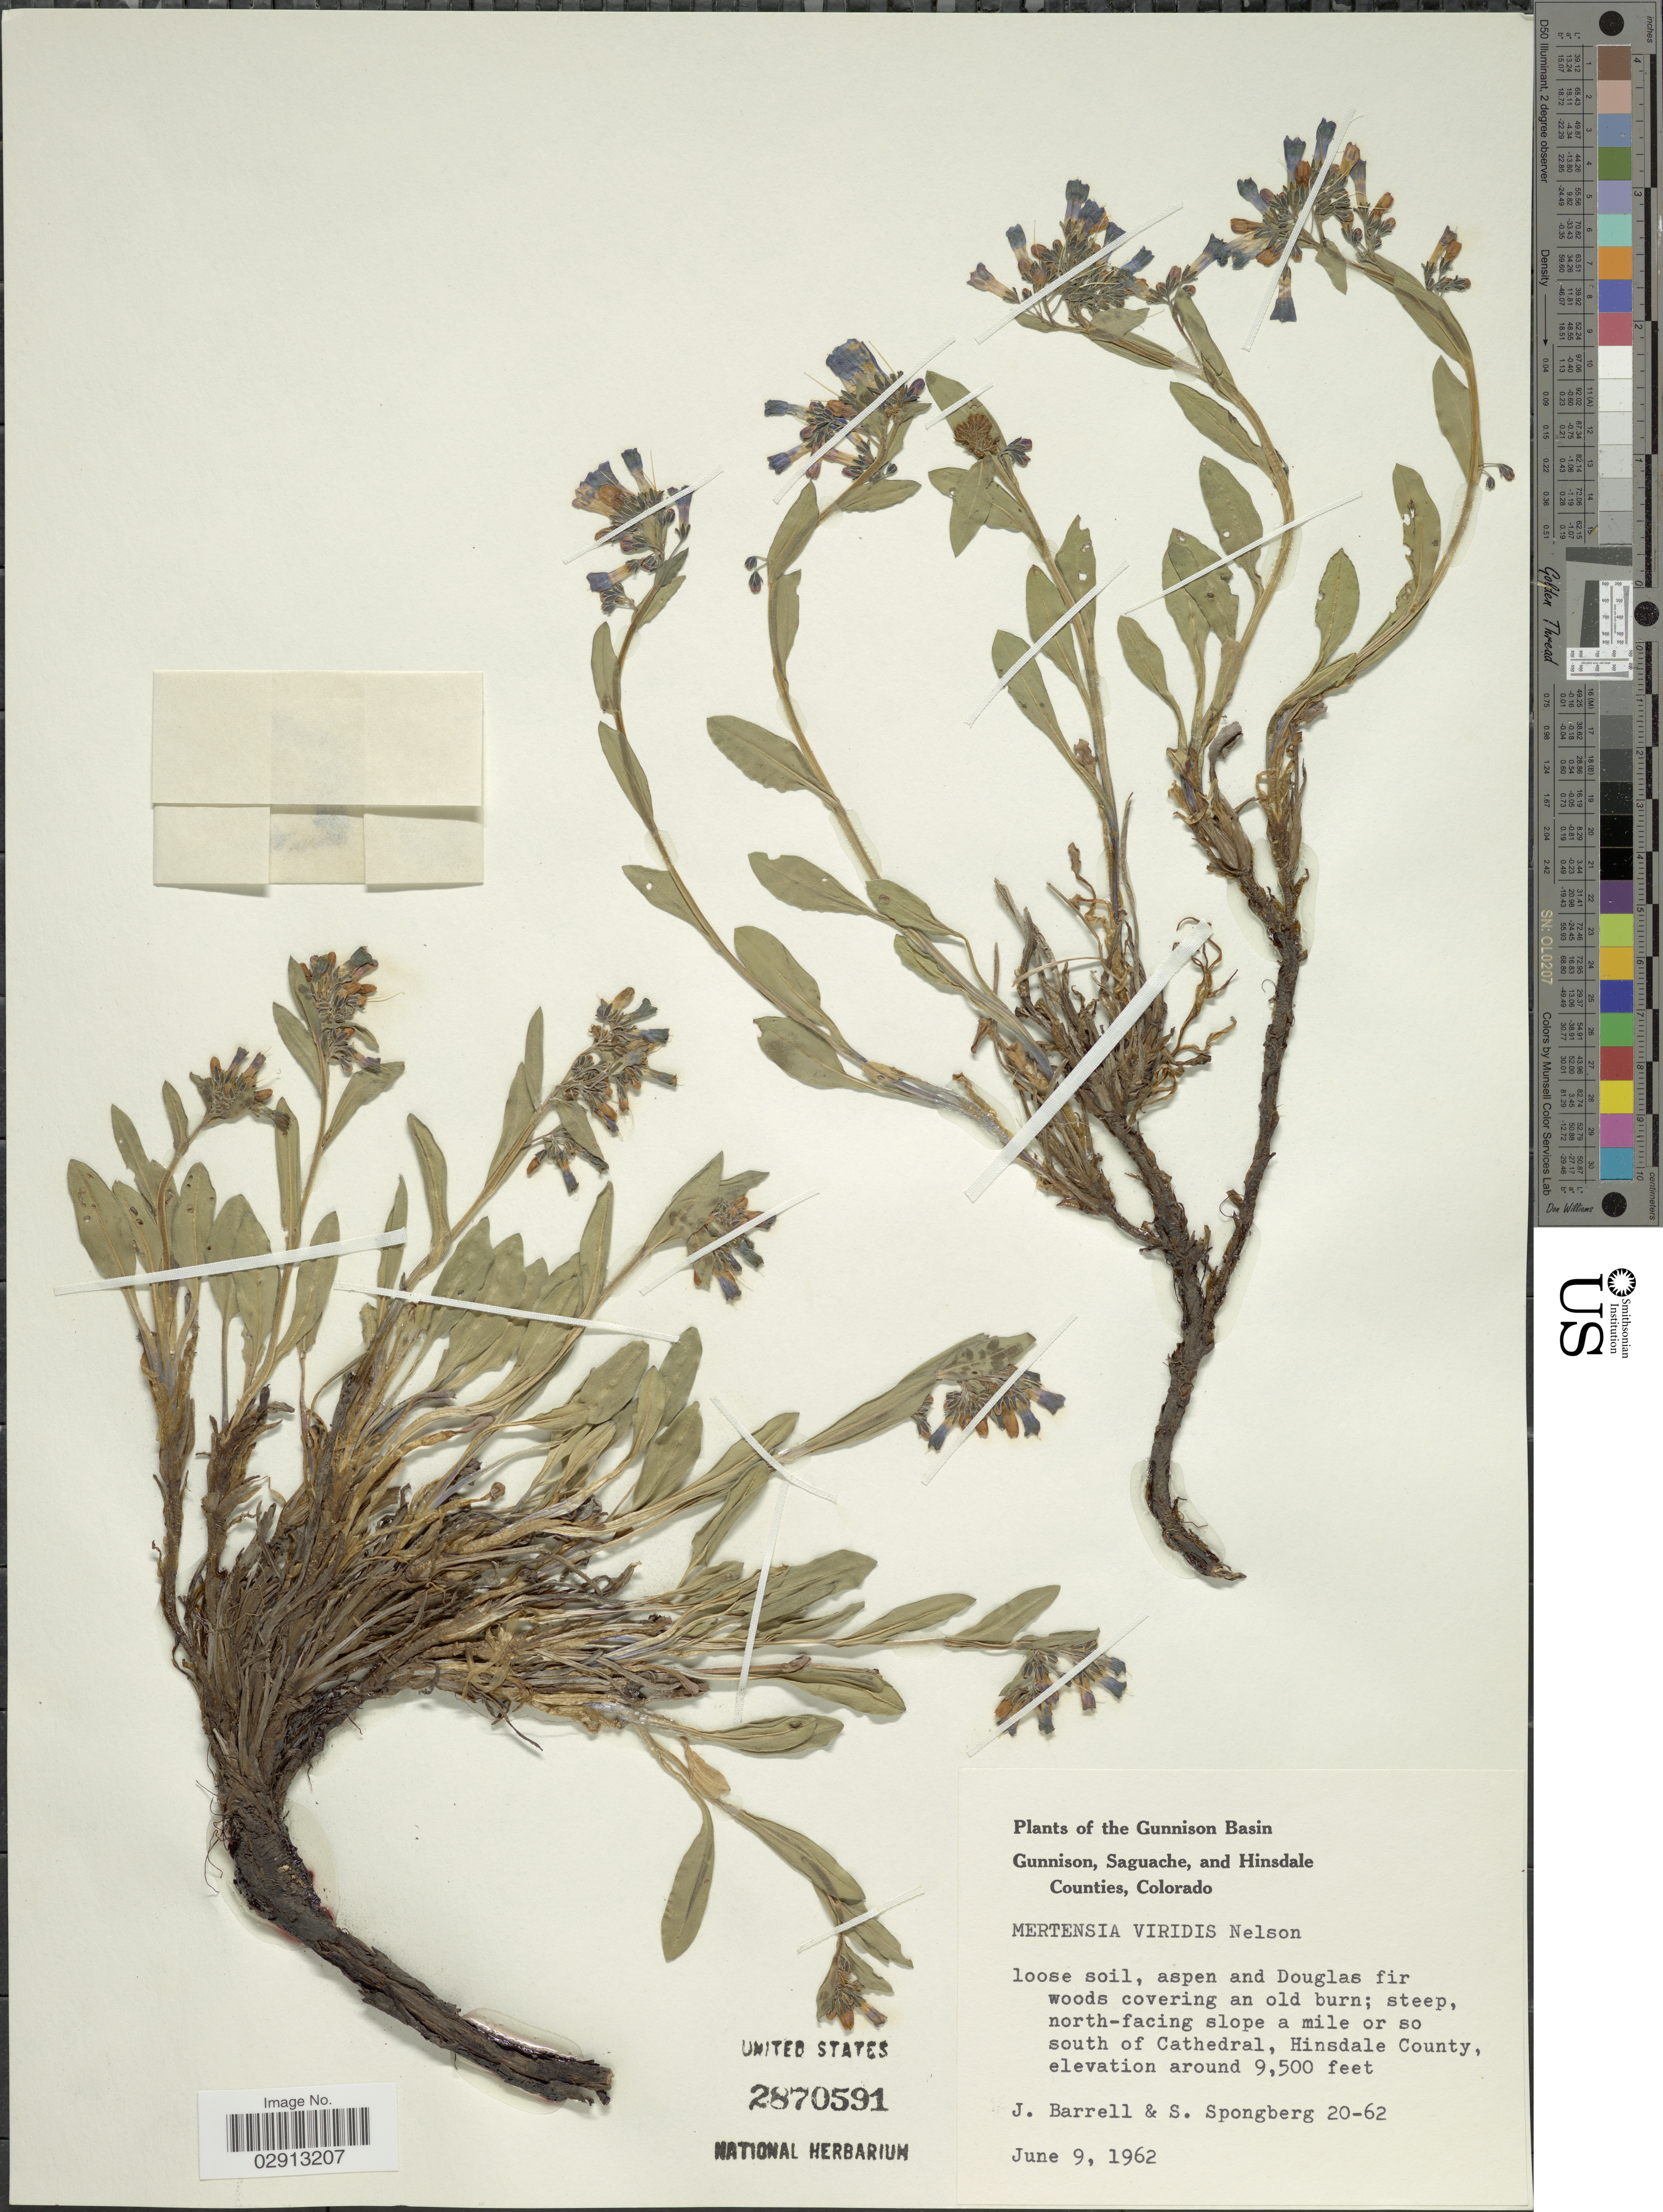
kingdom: Plantae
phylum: Tracheophyta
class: Magnoliopsida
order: Boraginales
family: Boraginaceae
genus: Mertensia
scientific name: Mertensia viridis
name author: (A. Nelson) A. Nelson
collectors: J. Barrell & S. A.Spongberg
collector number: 20-62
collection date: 1962-06-09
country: United States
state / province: Colorado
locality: The Gunnison Basin. Hinsdale Counties. Northfacing slope about a mile or so south of Cathedral, Hinsdale County.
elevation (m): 2896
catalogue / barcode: US 2870591